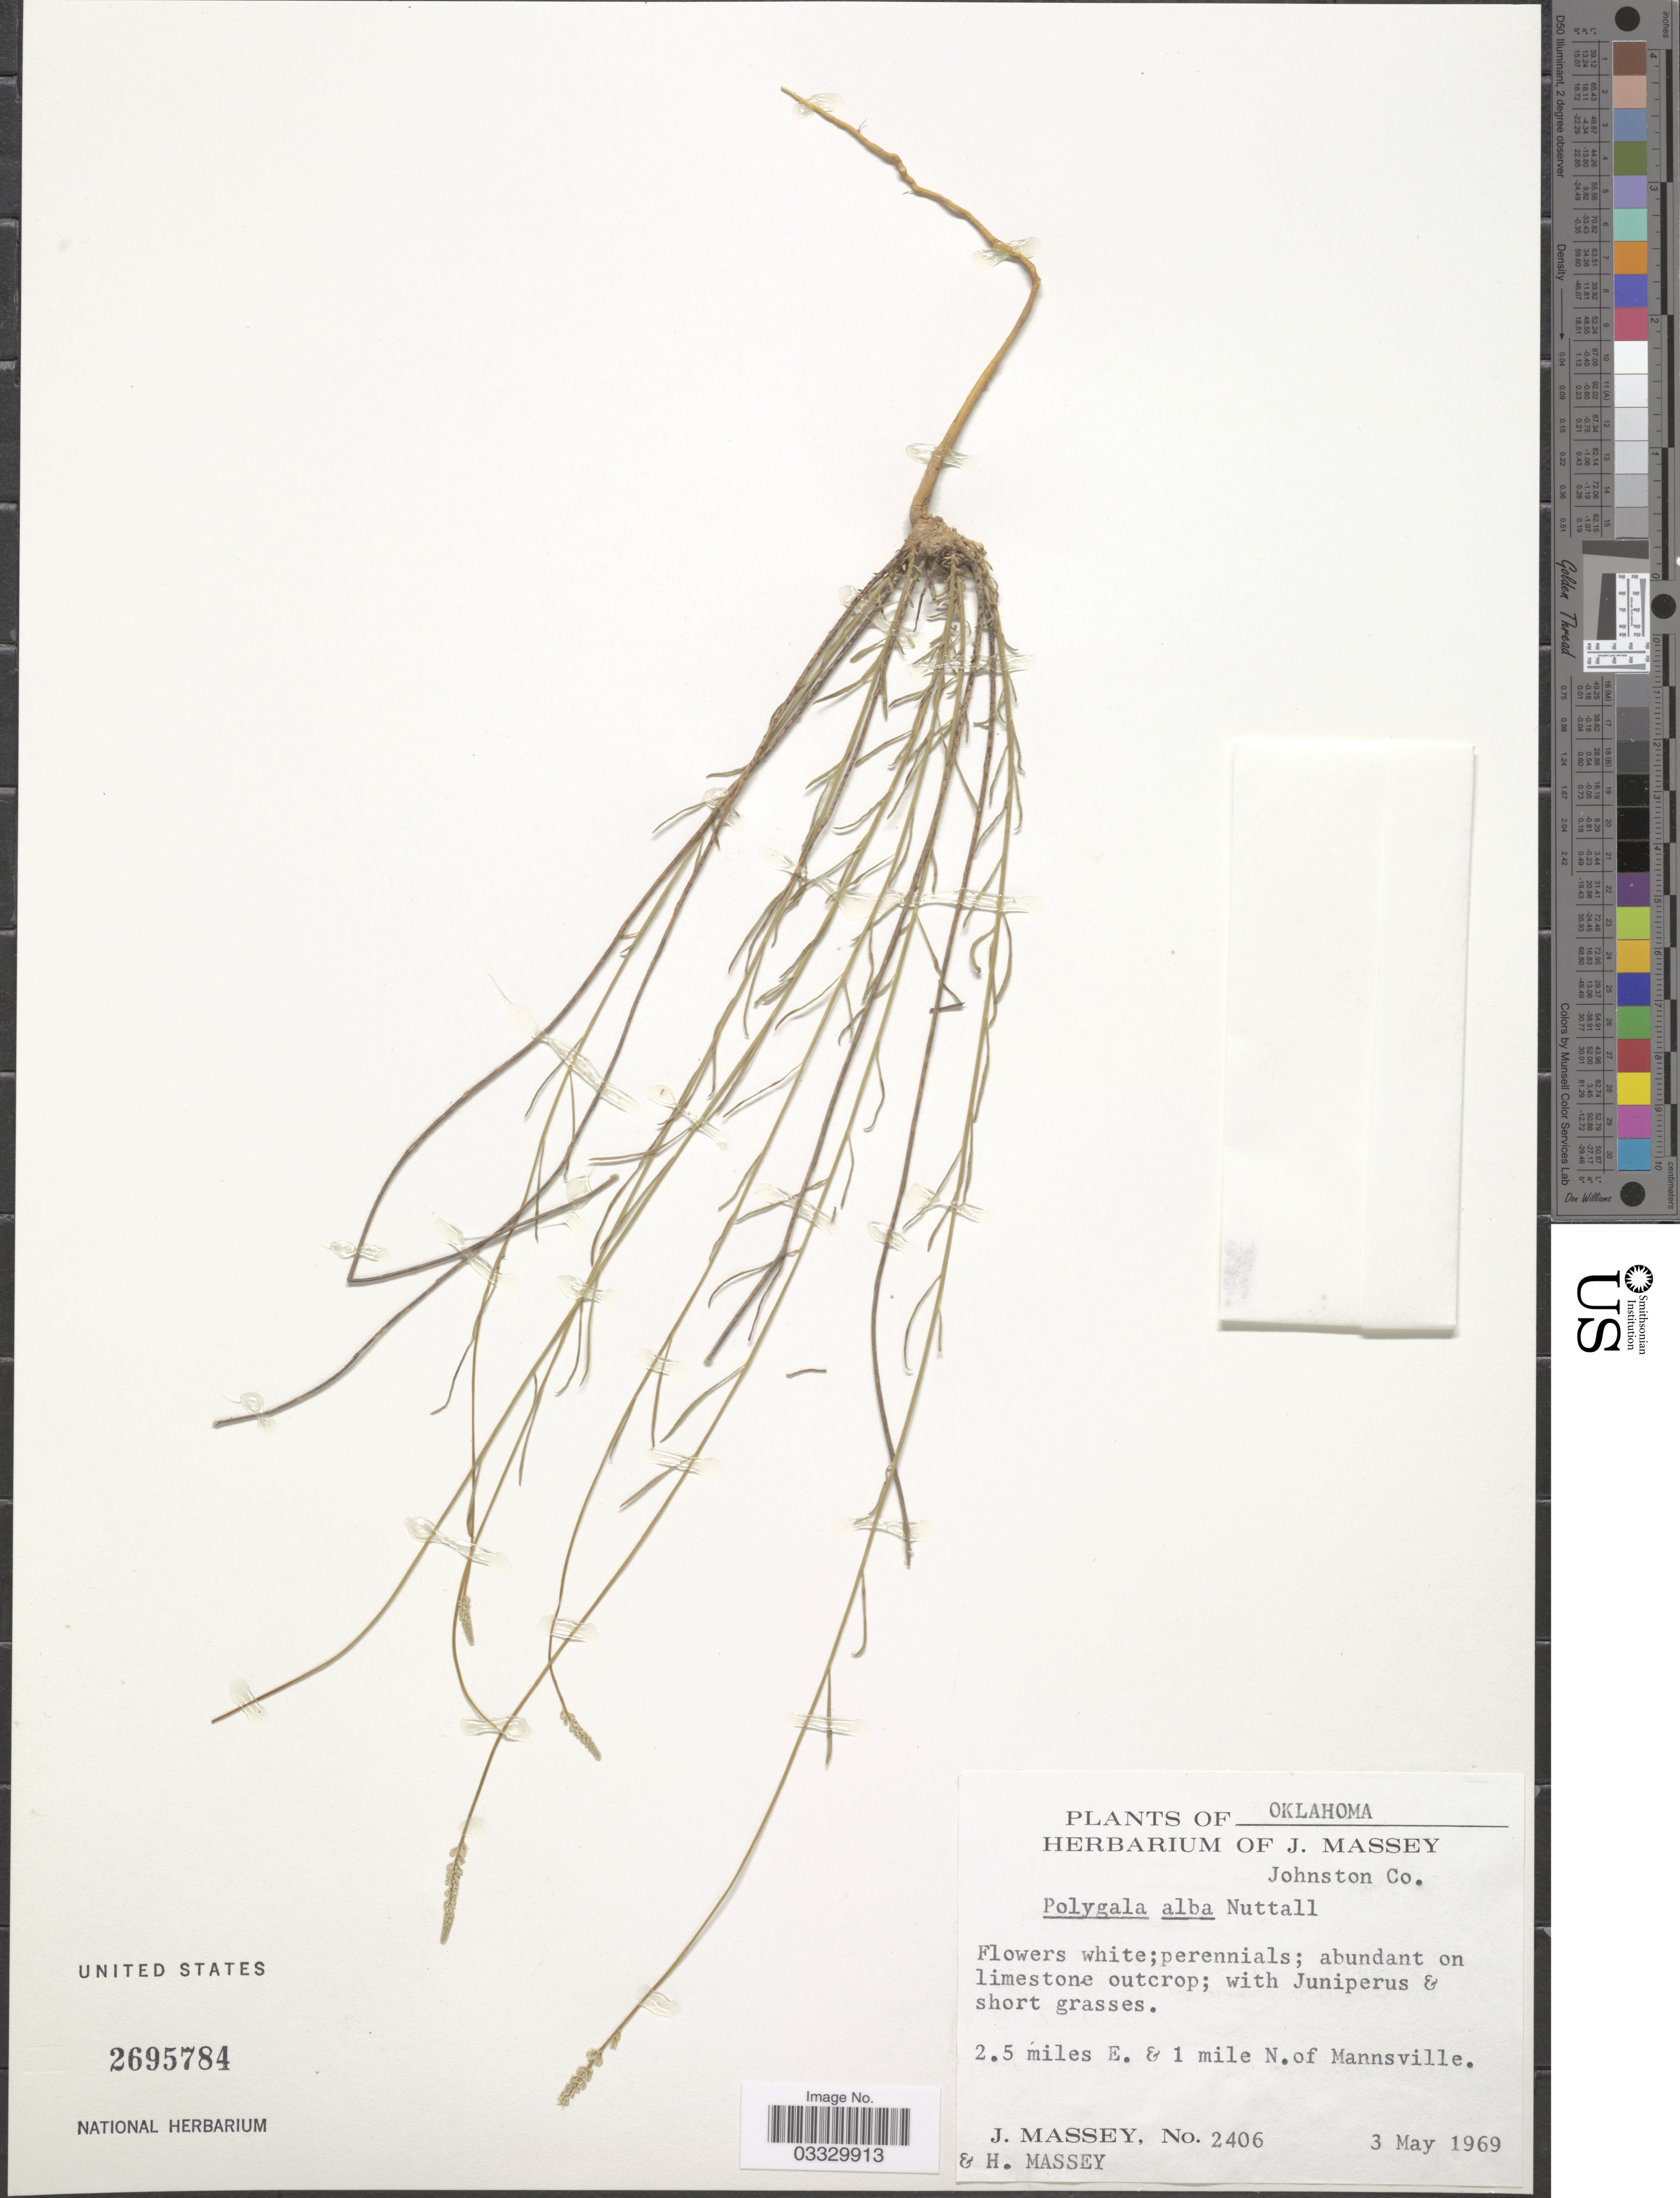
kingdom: Plantae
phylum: Tracheophyta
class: Magnoliopsida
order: Fabales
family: Polygalaceae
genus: Polygala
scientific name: Polygala alba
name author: Nutt.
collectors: J. Massey & H. Massey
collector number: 2406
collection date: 1969-05-03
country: United States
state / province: Oklahoma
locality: Johnston Co. 2.5 miles E. & 1 mile N. of Mannsville.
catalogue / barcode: US 2695784